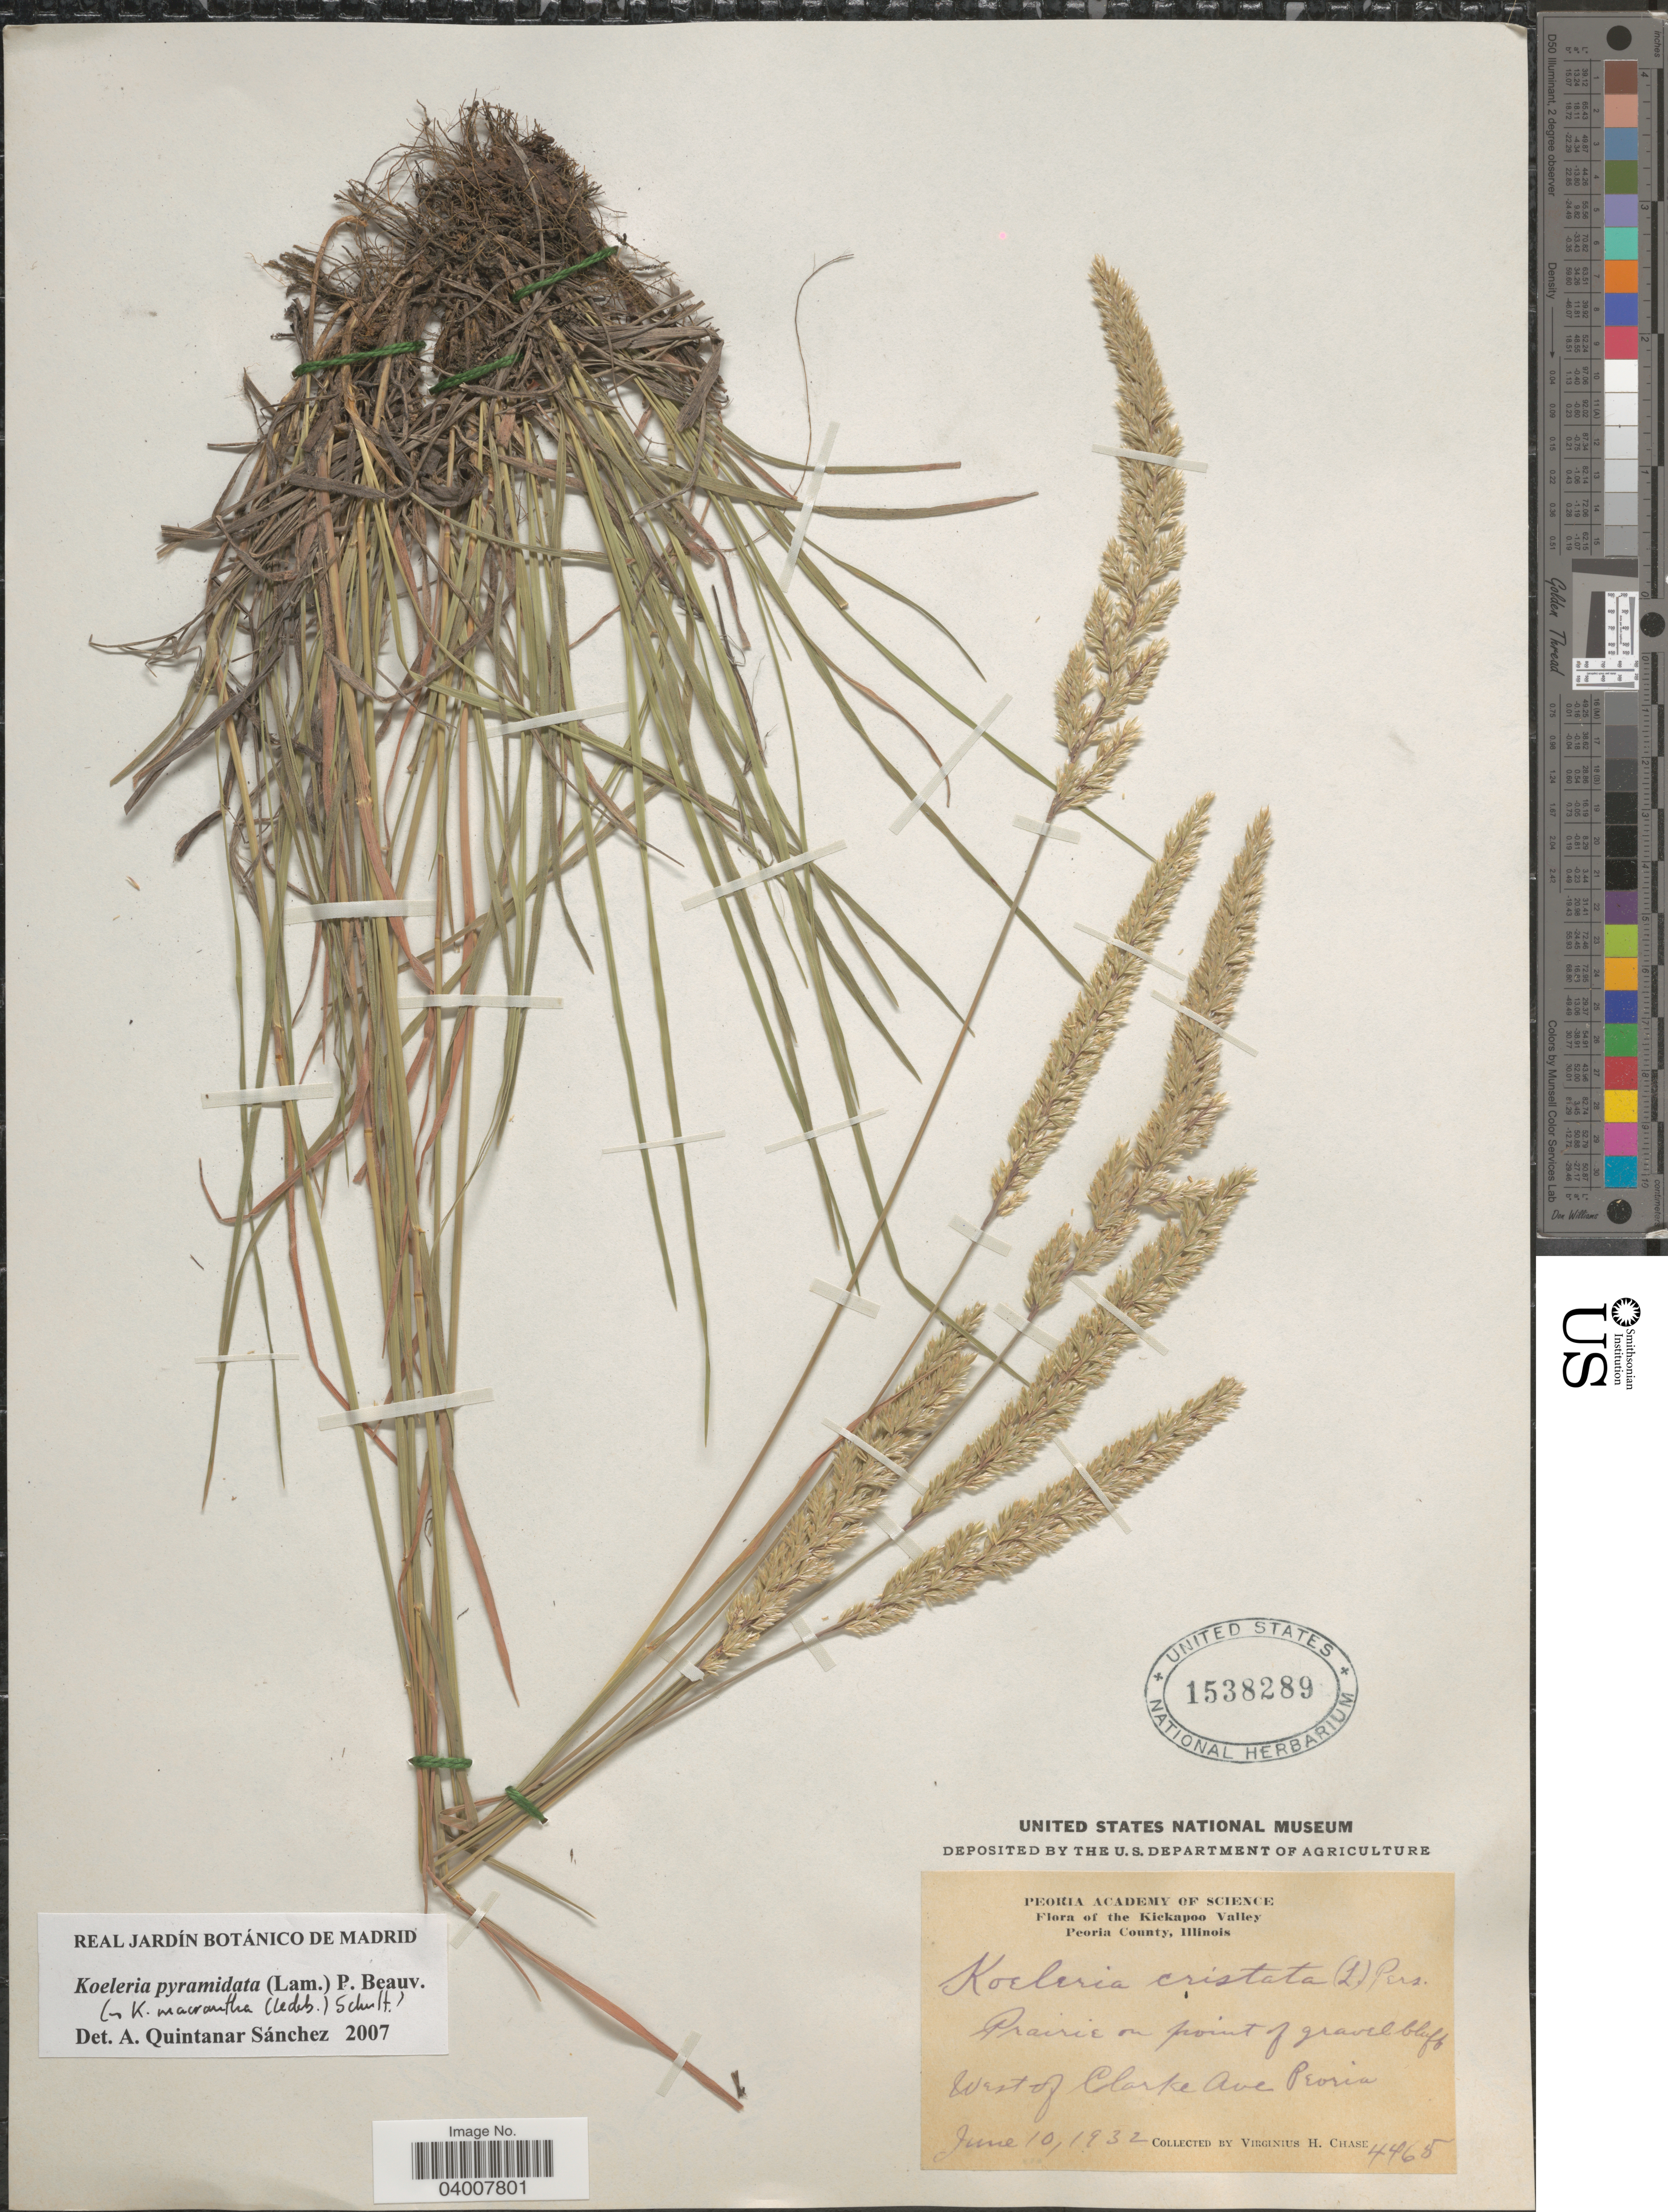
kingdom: Plantae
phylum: Tracheophyta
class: Liliopsida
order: Poales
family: Poaceae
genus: Koeleria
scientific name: Koeleria pyramidata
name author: (Lam.) P. Beauv.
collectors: V. H. Chase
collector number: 4465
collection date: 1932-06-10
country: United States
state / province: Illinois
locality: The Kickapoo Valley. Peoria County. West of Clarke Ave Peoria.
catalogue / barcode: US 1538289